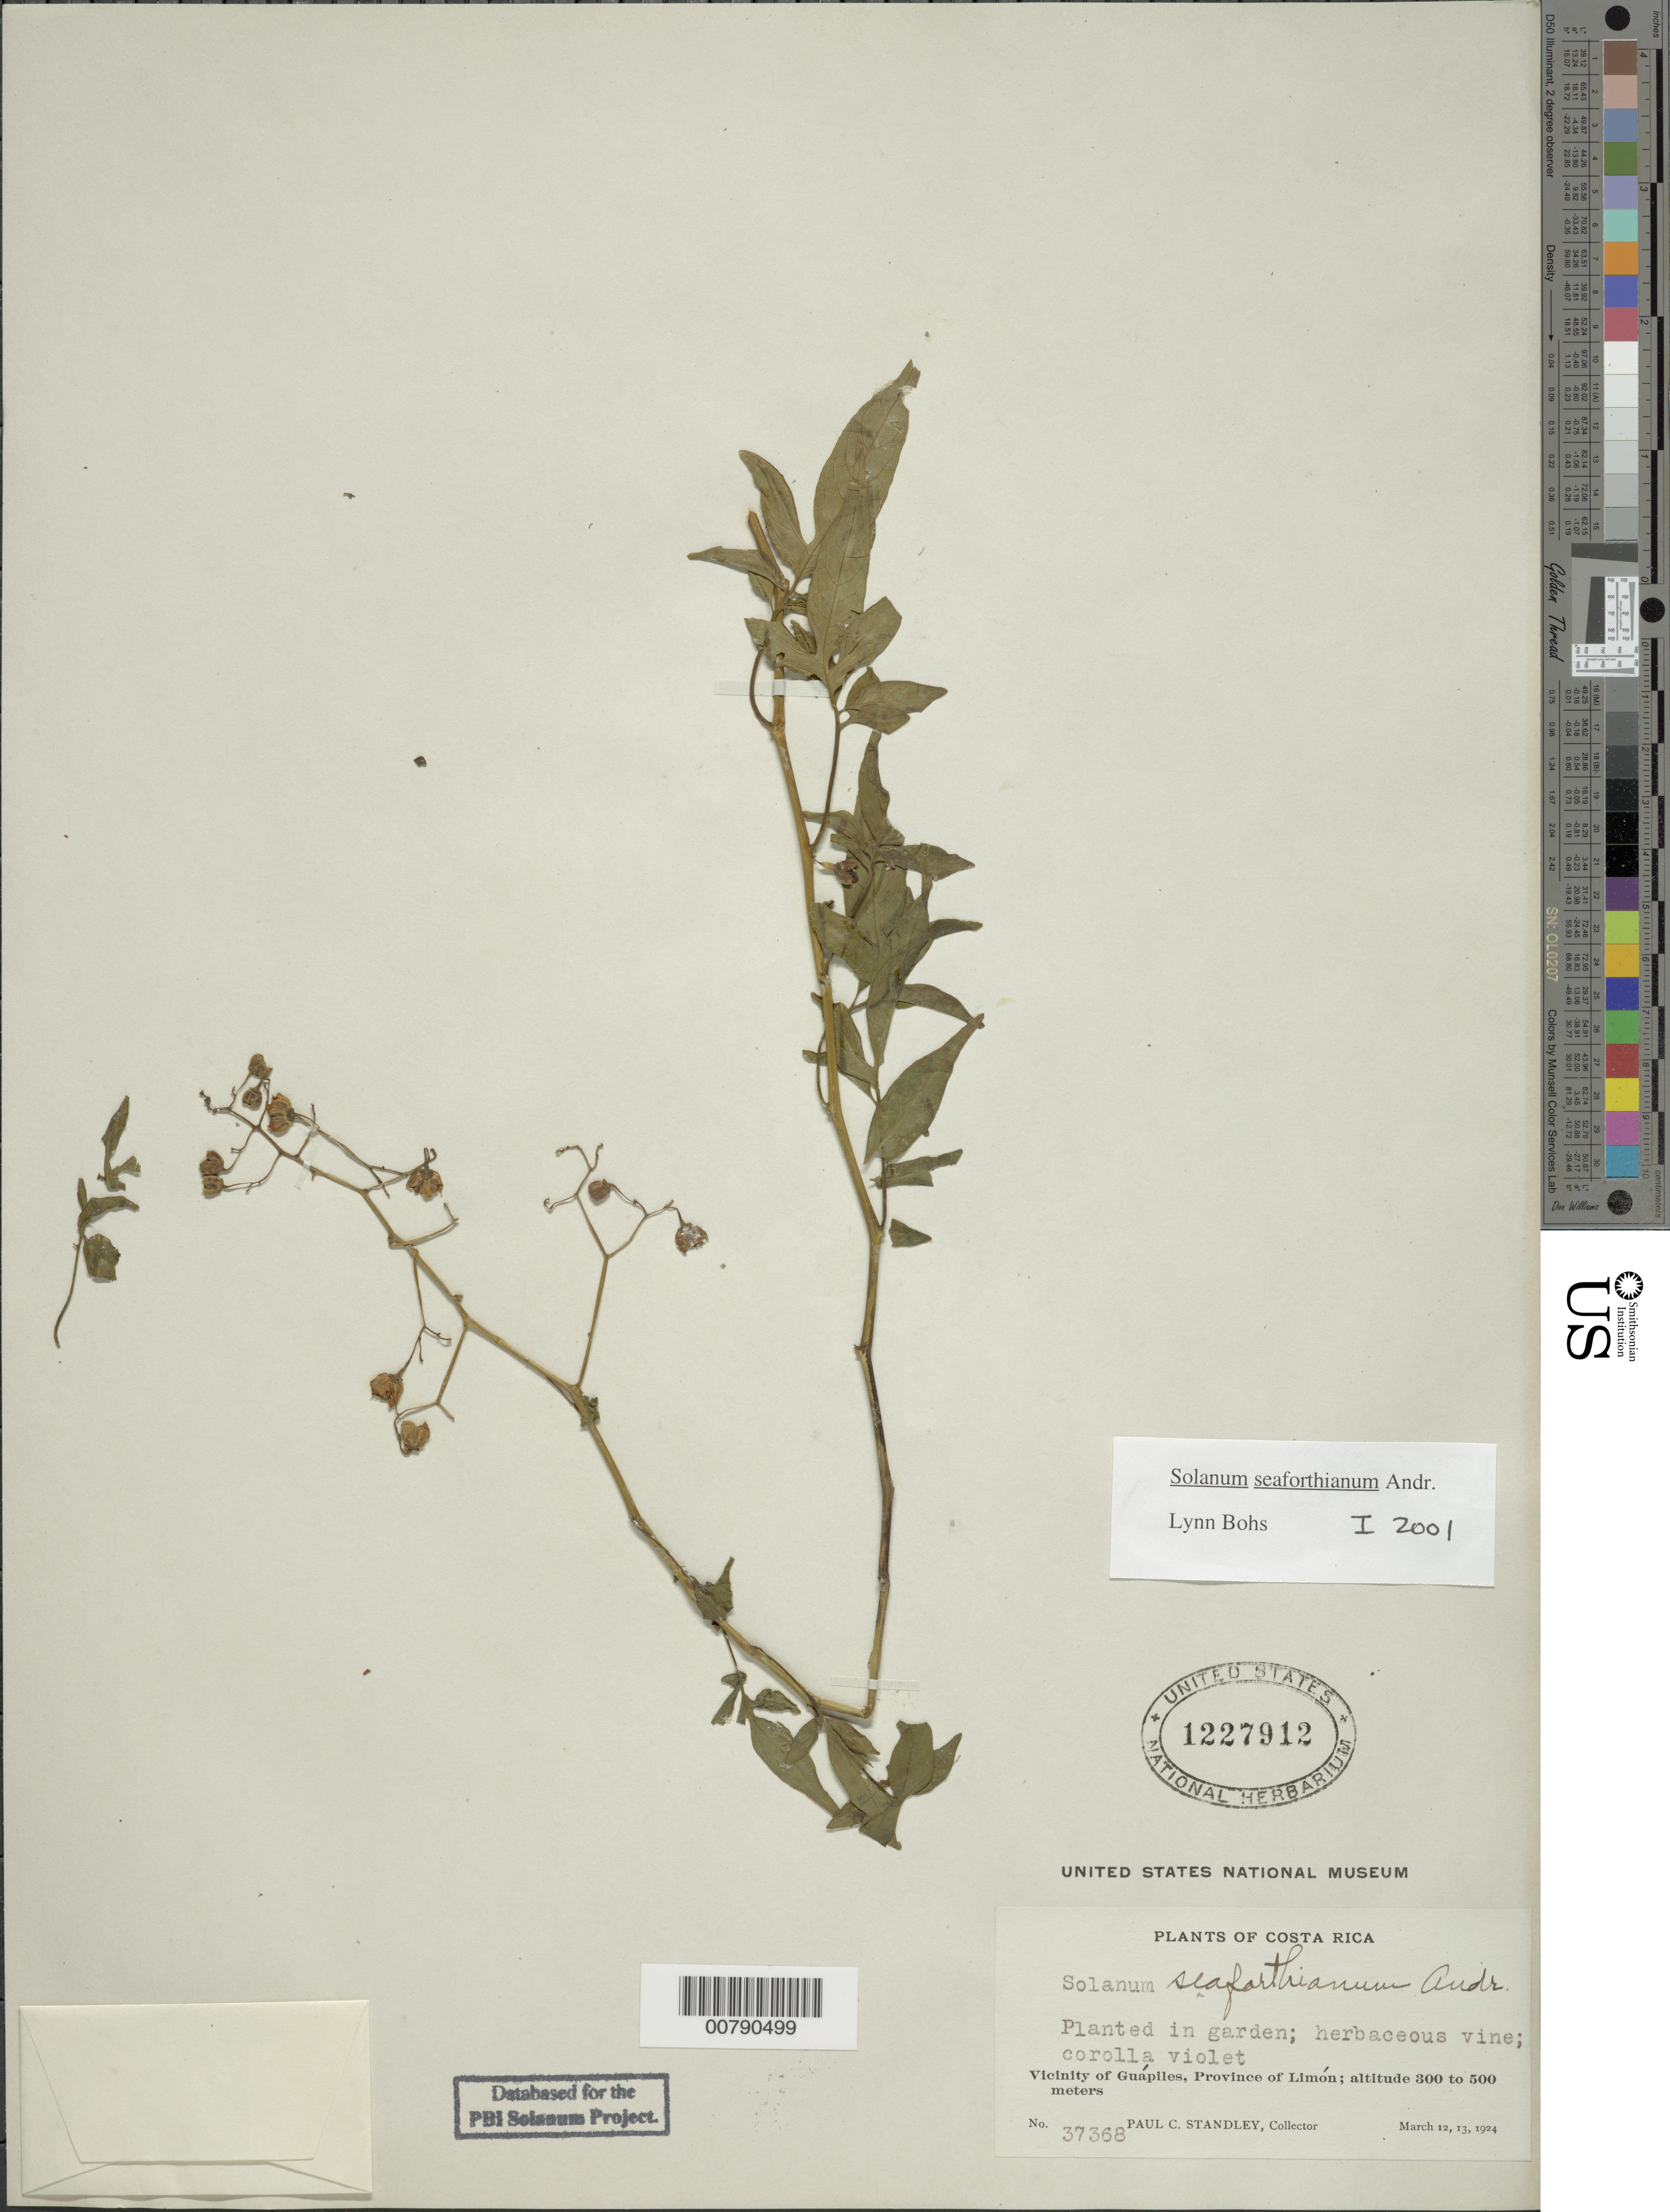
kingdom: Plantae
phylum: Tracheophyta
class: Magnoliopsida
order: Solanales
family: Solanaceae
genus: Solanum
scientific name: Solanum seaforthianum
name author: Andrews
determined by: Bohs, L. A.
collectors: P. C. Standley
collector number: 37368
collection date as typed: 12 Mar 1924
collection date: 1924-03-12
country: Costa Rica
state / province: Limón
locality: Vicinity of Guápiles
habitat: Planted in Garden.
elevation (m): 300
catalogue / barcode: US 1227912